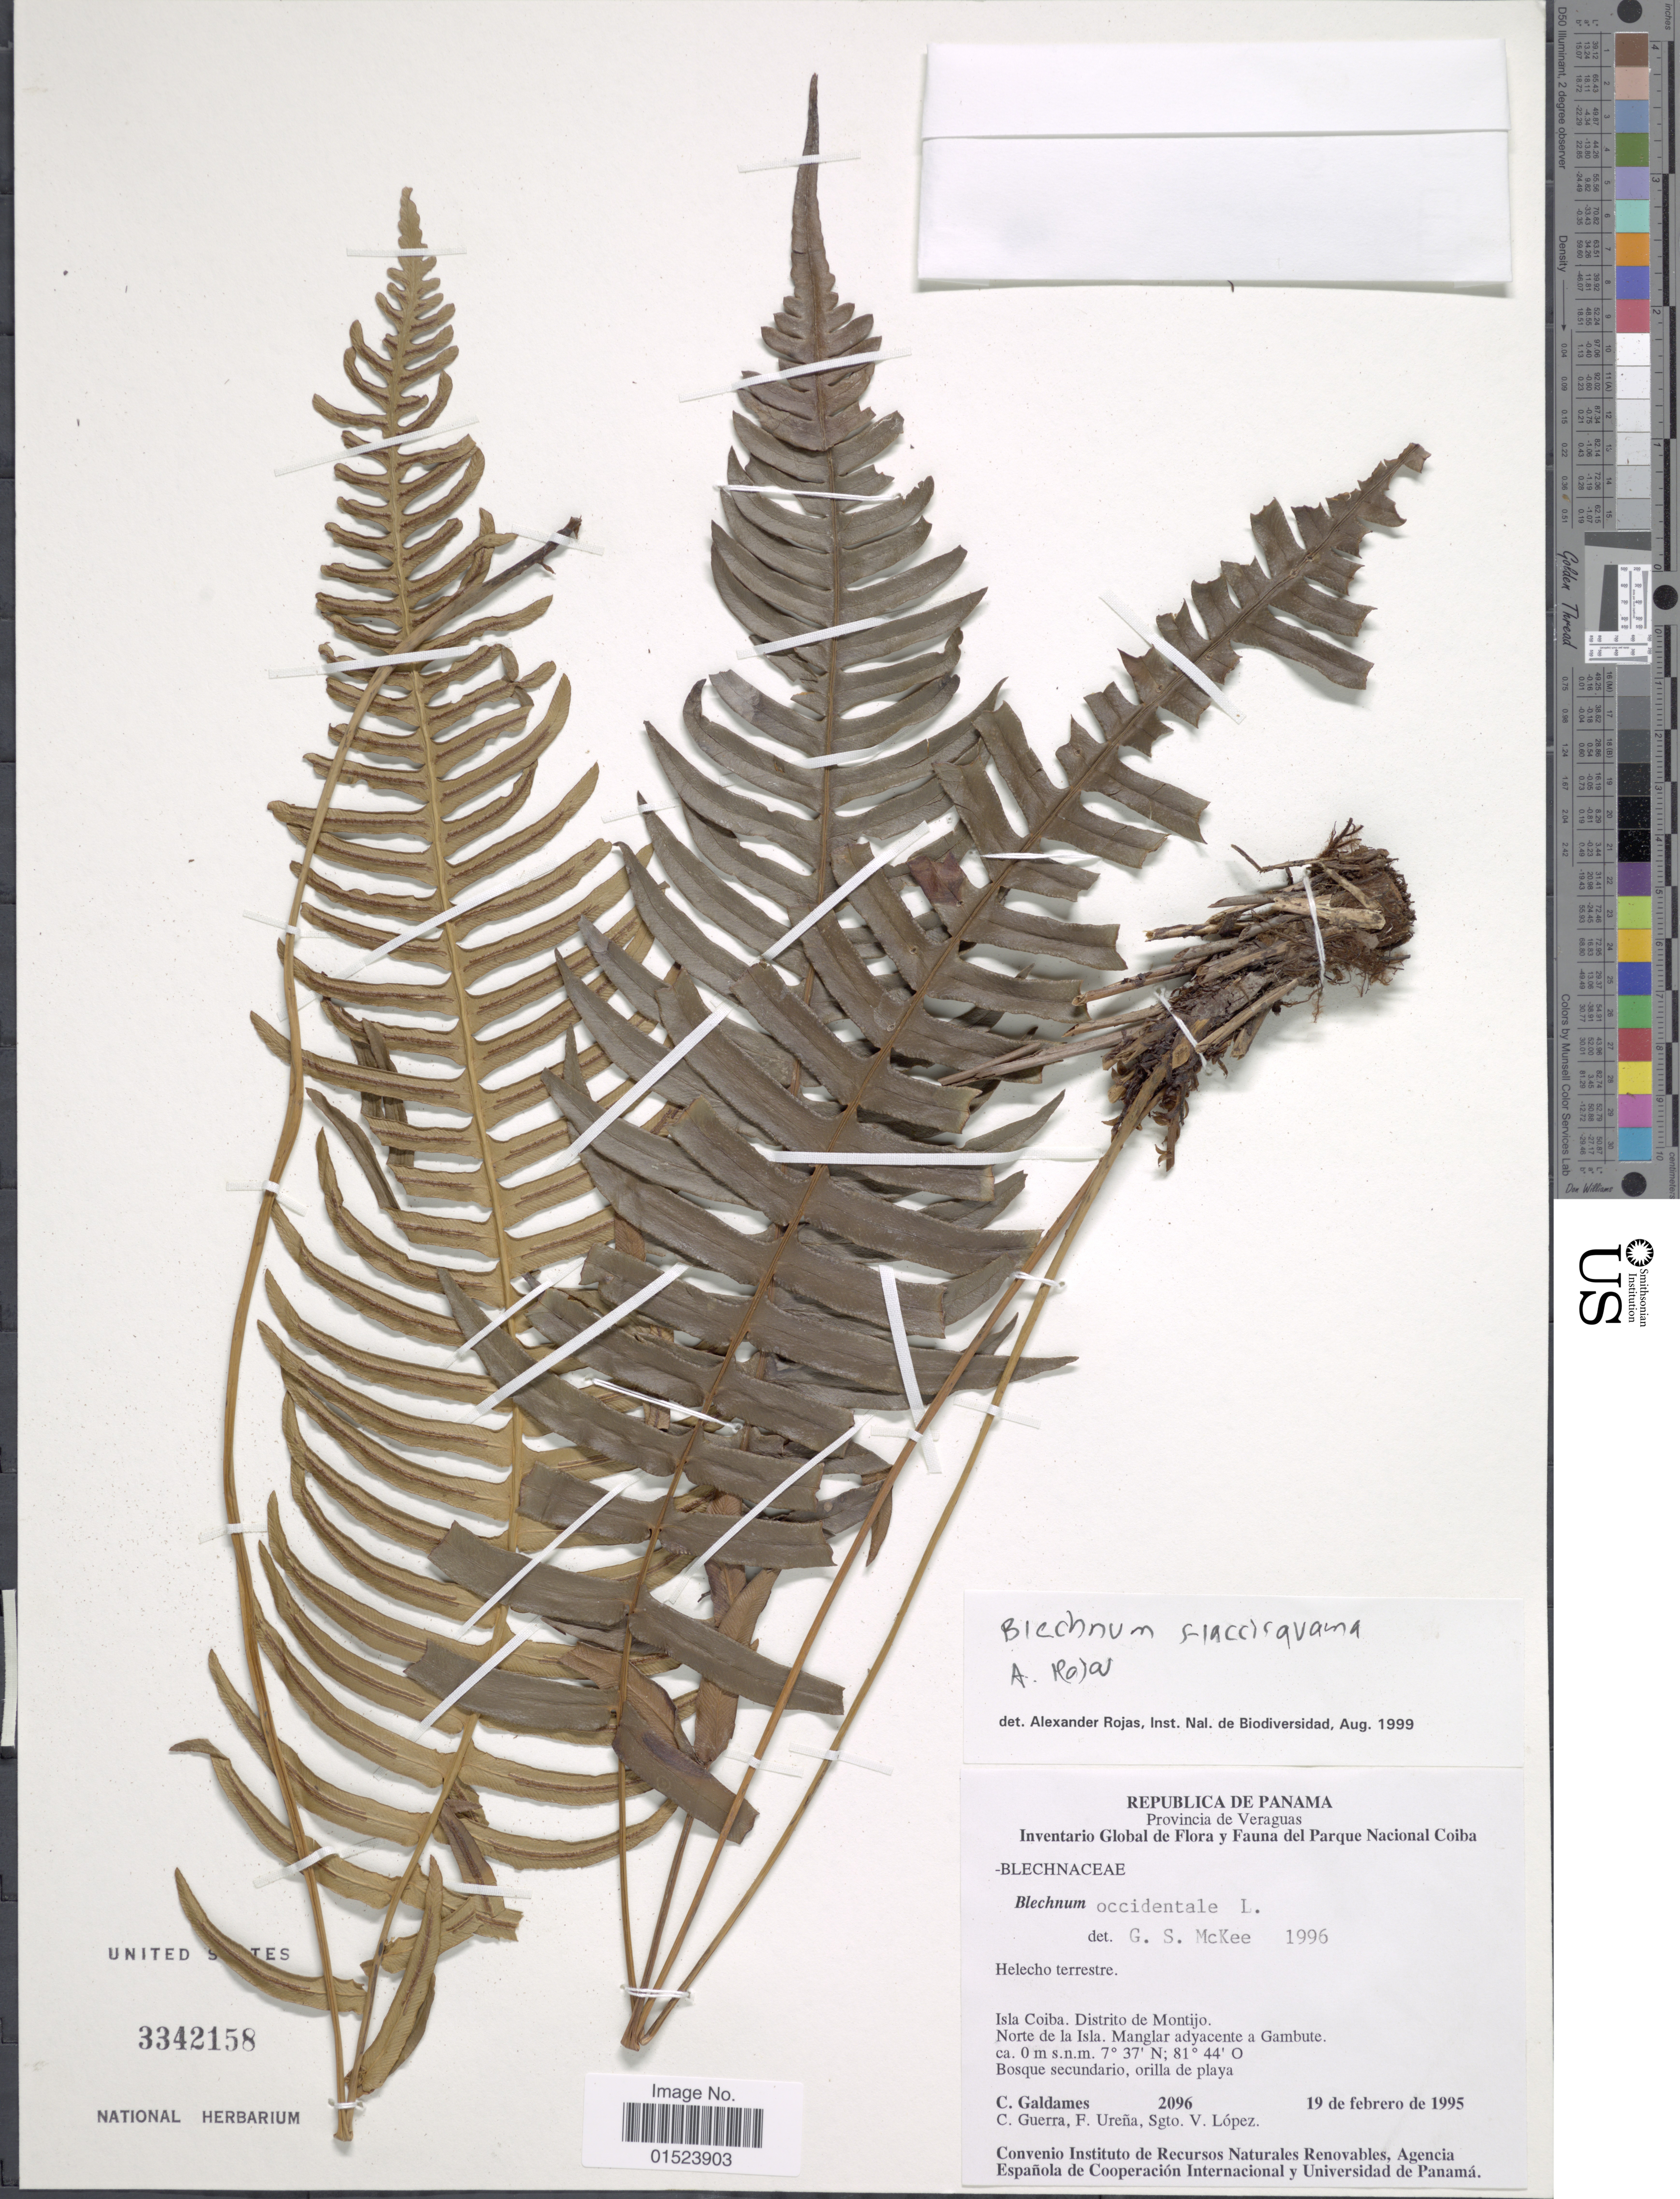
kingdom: Plantae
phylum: Tracheophyta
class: Polypodiopsida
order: Polypodiales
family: Blechnaceae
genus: Blechnum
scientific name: Blechnum flaccisquama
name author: A. Rojas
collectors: C. Galdames, C. Guerra, F. Ureña & S. López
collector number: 2096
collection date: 1995-02-19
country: Panama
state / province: Veraguas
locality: Isla Coiba. Distrito de Montijo. Norte de la Isla. Manglar adyacente a Gambute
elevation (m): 0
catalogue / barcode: US 3342158